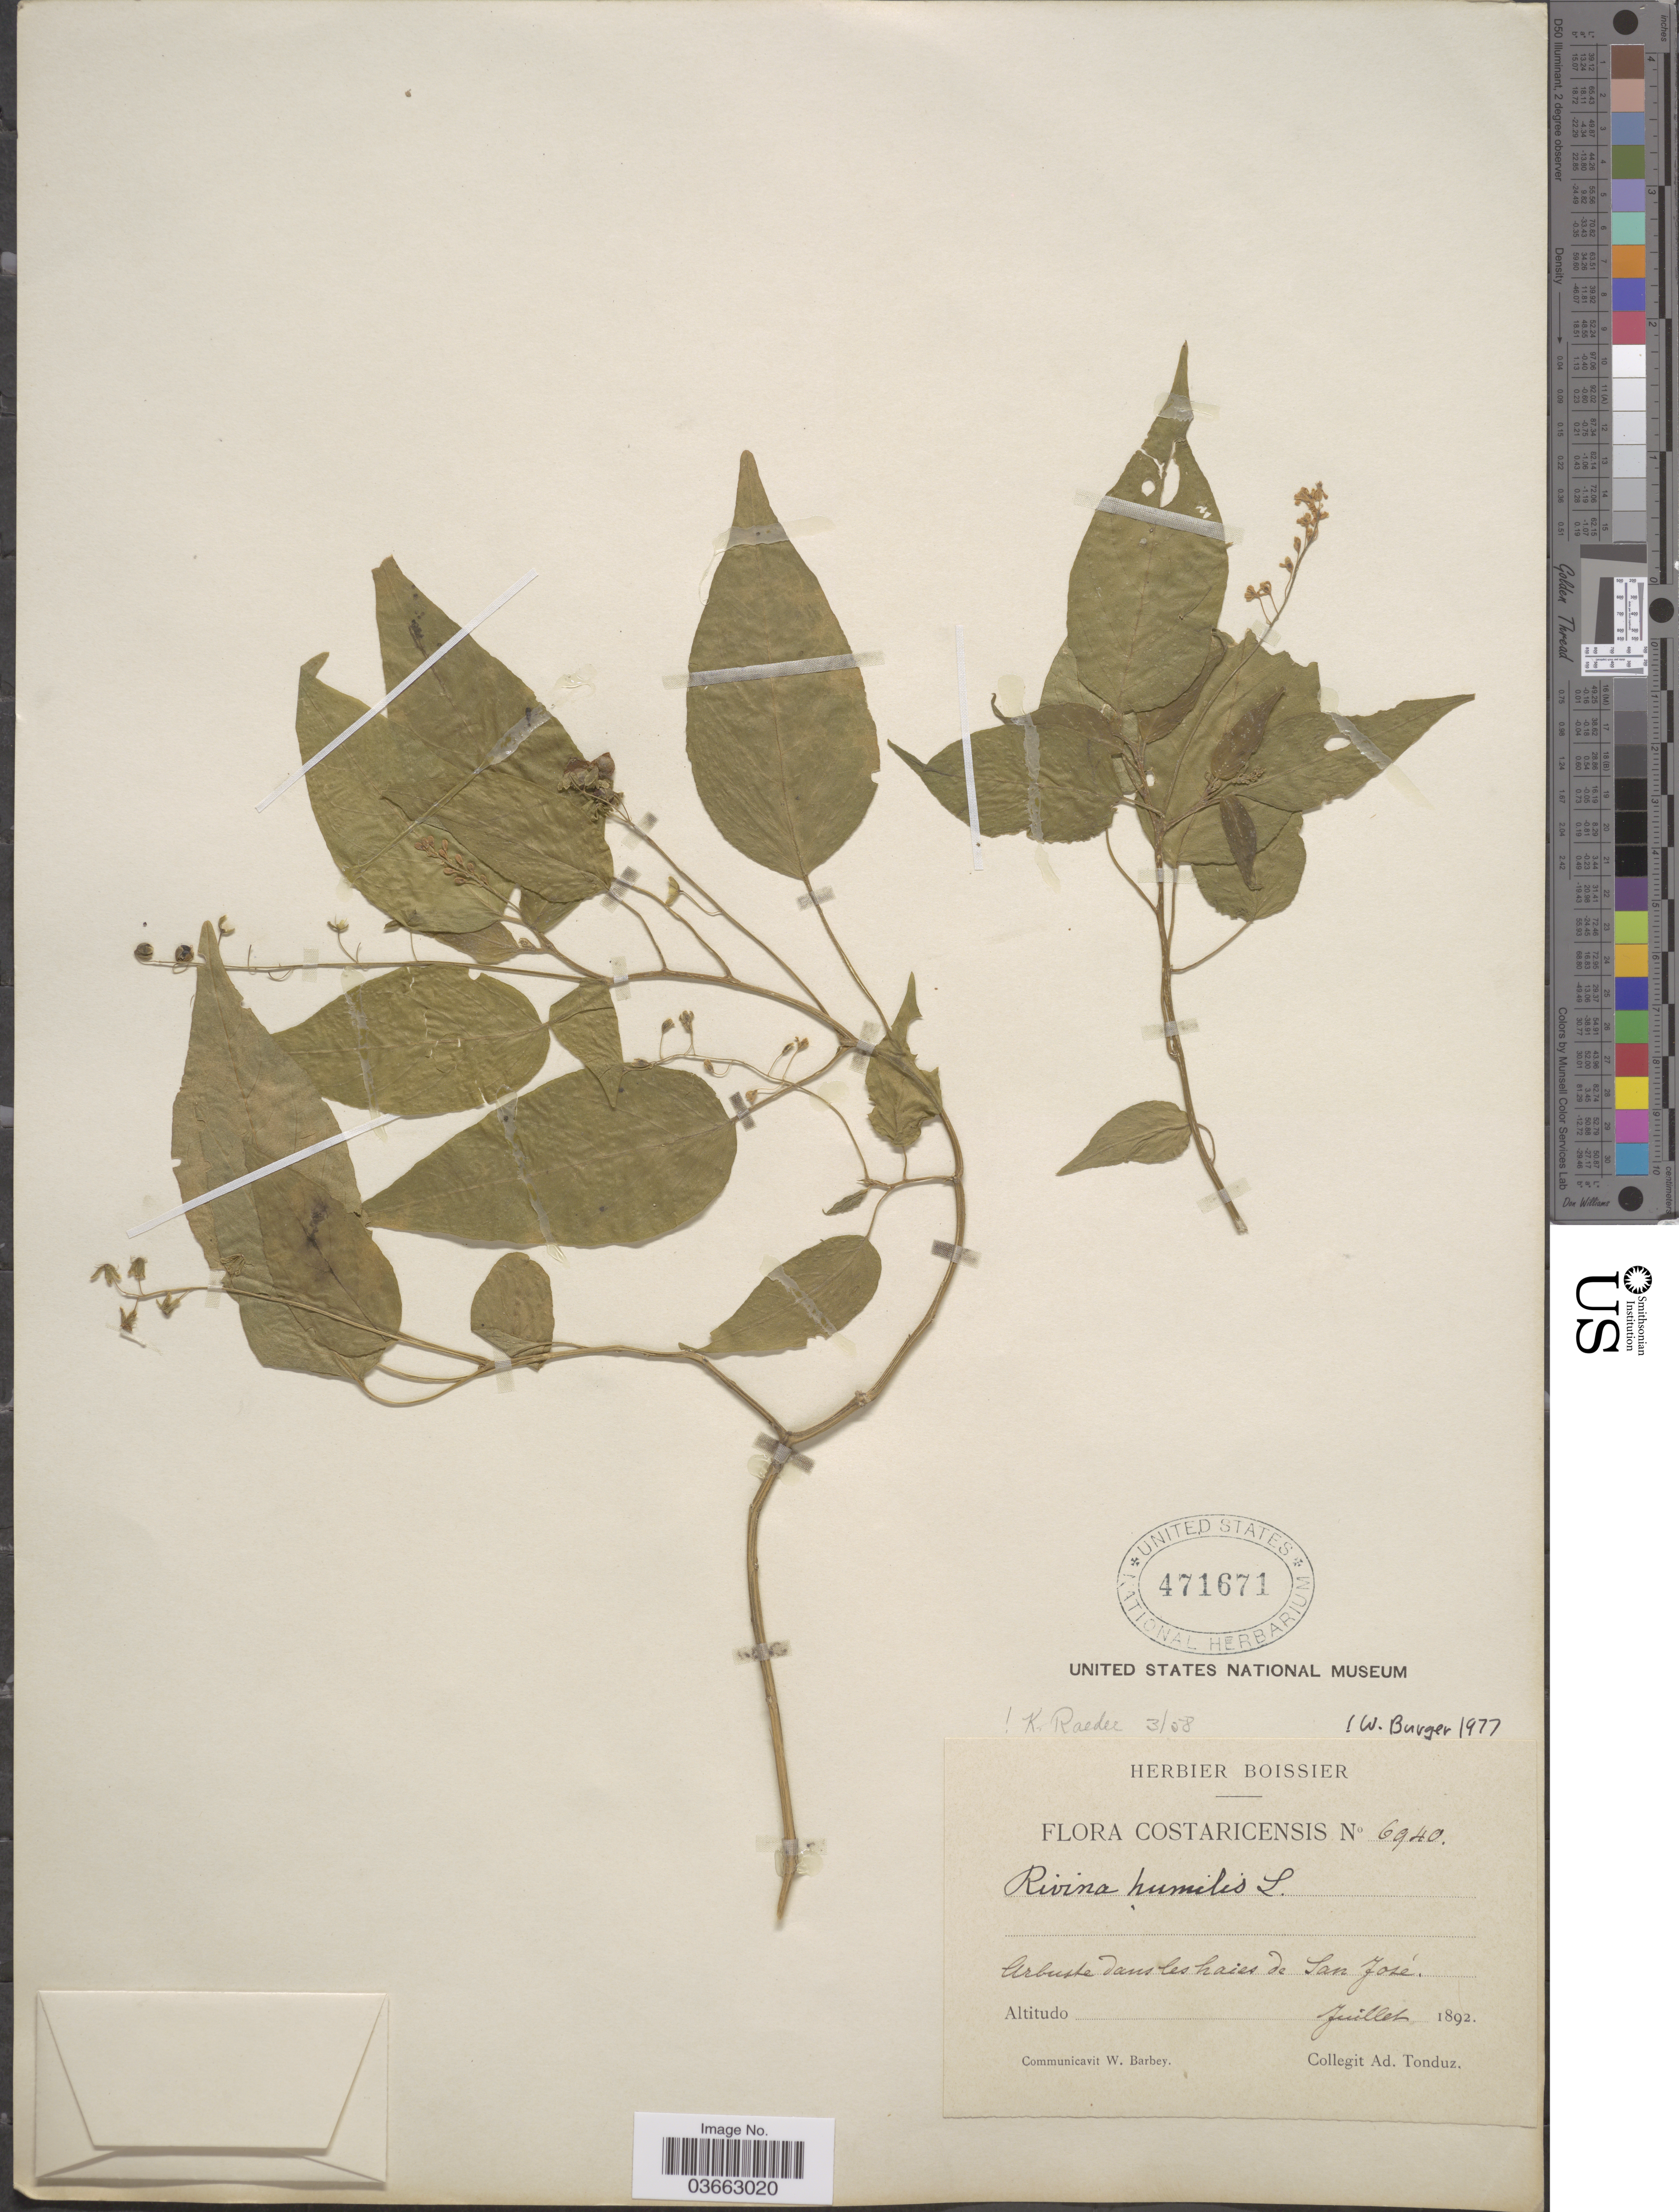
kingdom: Plantae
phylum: Tracheophyta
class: Magnoliopsida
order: Caryophyllales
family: Phytolaccaceae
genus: Rivina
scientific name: Rivina humilis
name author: L.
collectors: A. Tonduz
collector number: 6940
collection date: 1892-07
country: Costa Rica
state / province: San José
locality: Dans les haies de San José.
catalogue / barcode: US 471671